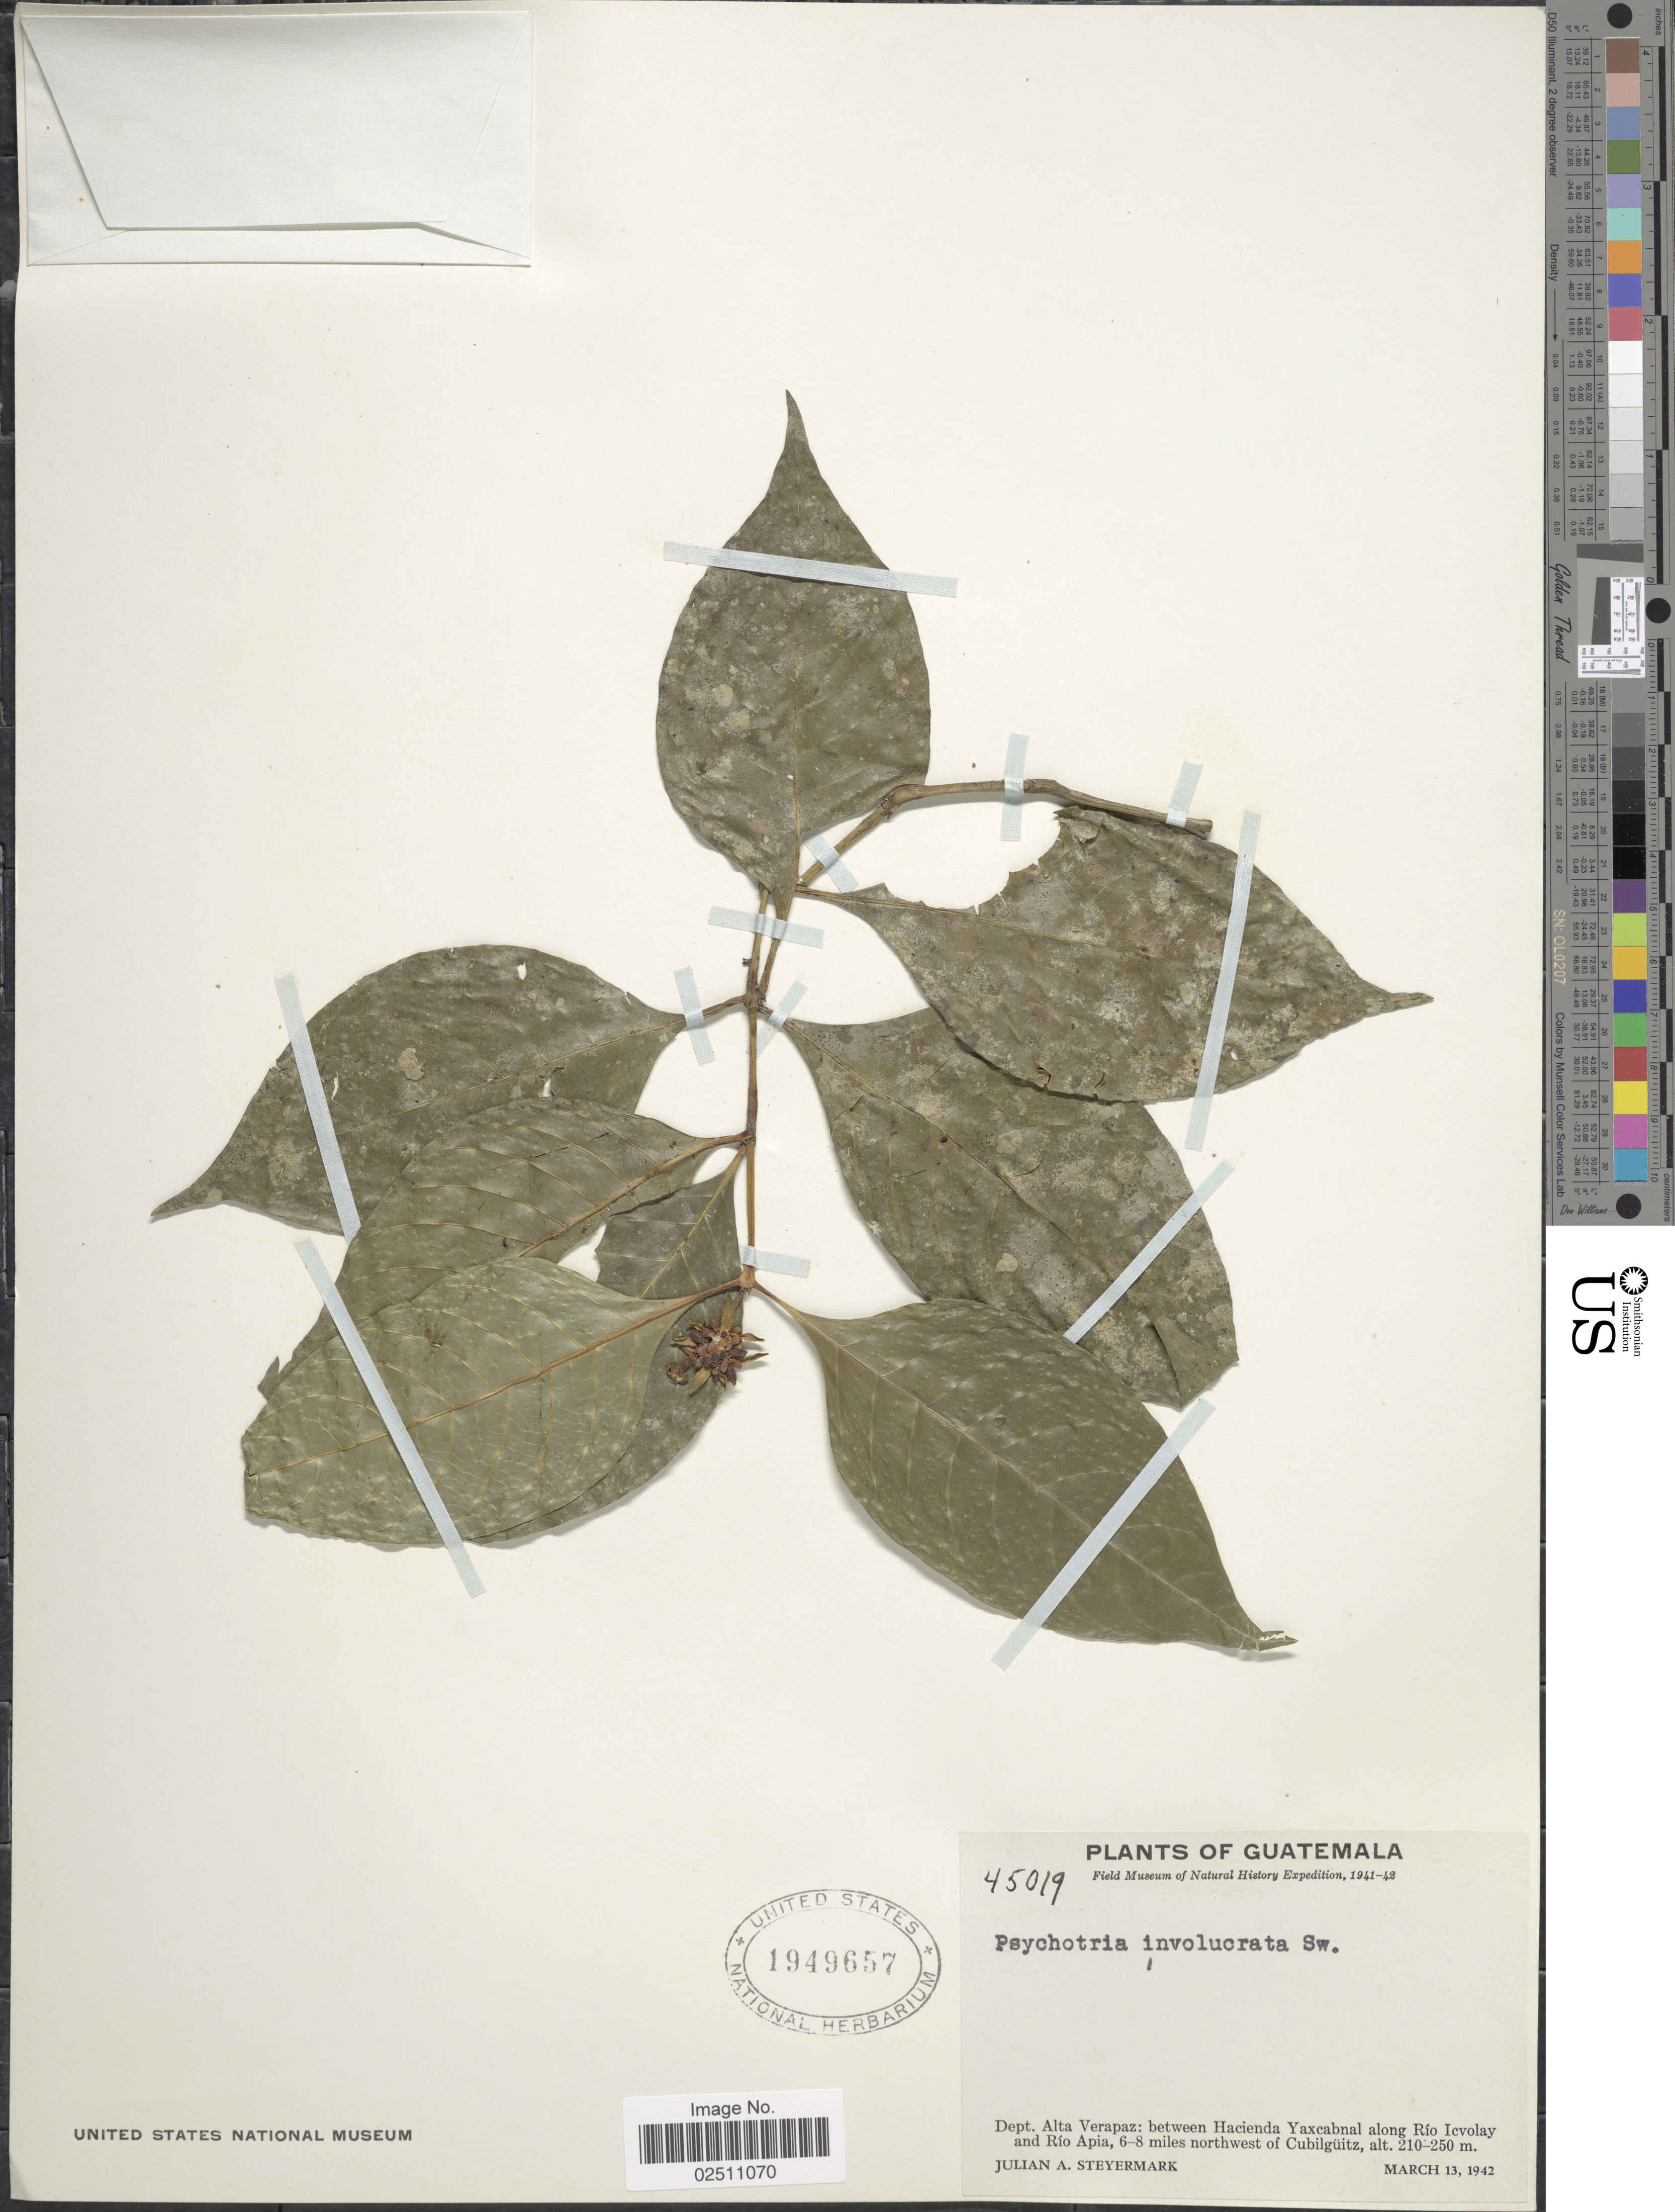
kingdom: Plantae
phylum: Tracheophyta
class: Magnoliopsida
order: Gentianales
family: Rubiaceae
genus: Psychotria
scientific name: Psychotria involucrata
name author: Sw.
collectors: J. Steyermark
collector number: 45019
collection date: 1942-03-13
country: Guatemala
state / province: Alta Verapaz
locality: Between Hacienda Yaxcabnal along Rio Icvolay and Rio Apia, 6-8 miles northwest of Cubilquitz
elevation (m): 210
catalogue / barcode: US 1949657